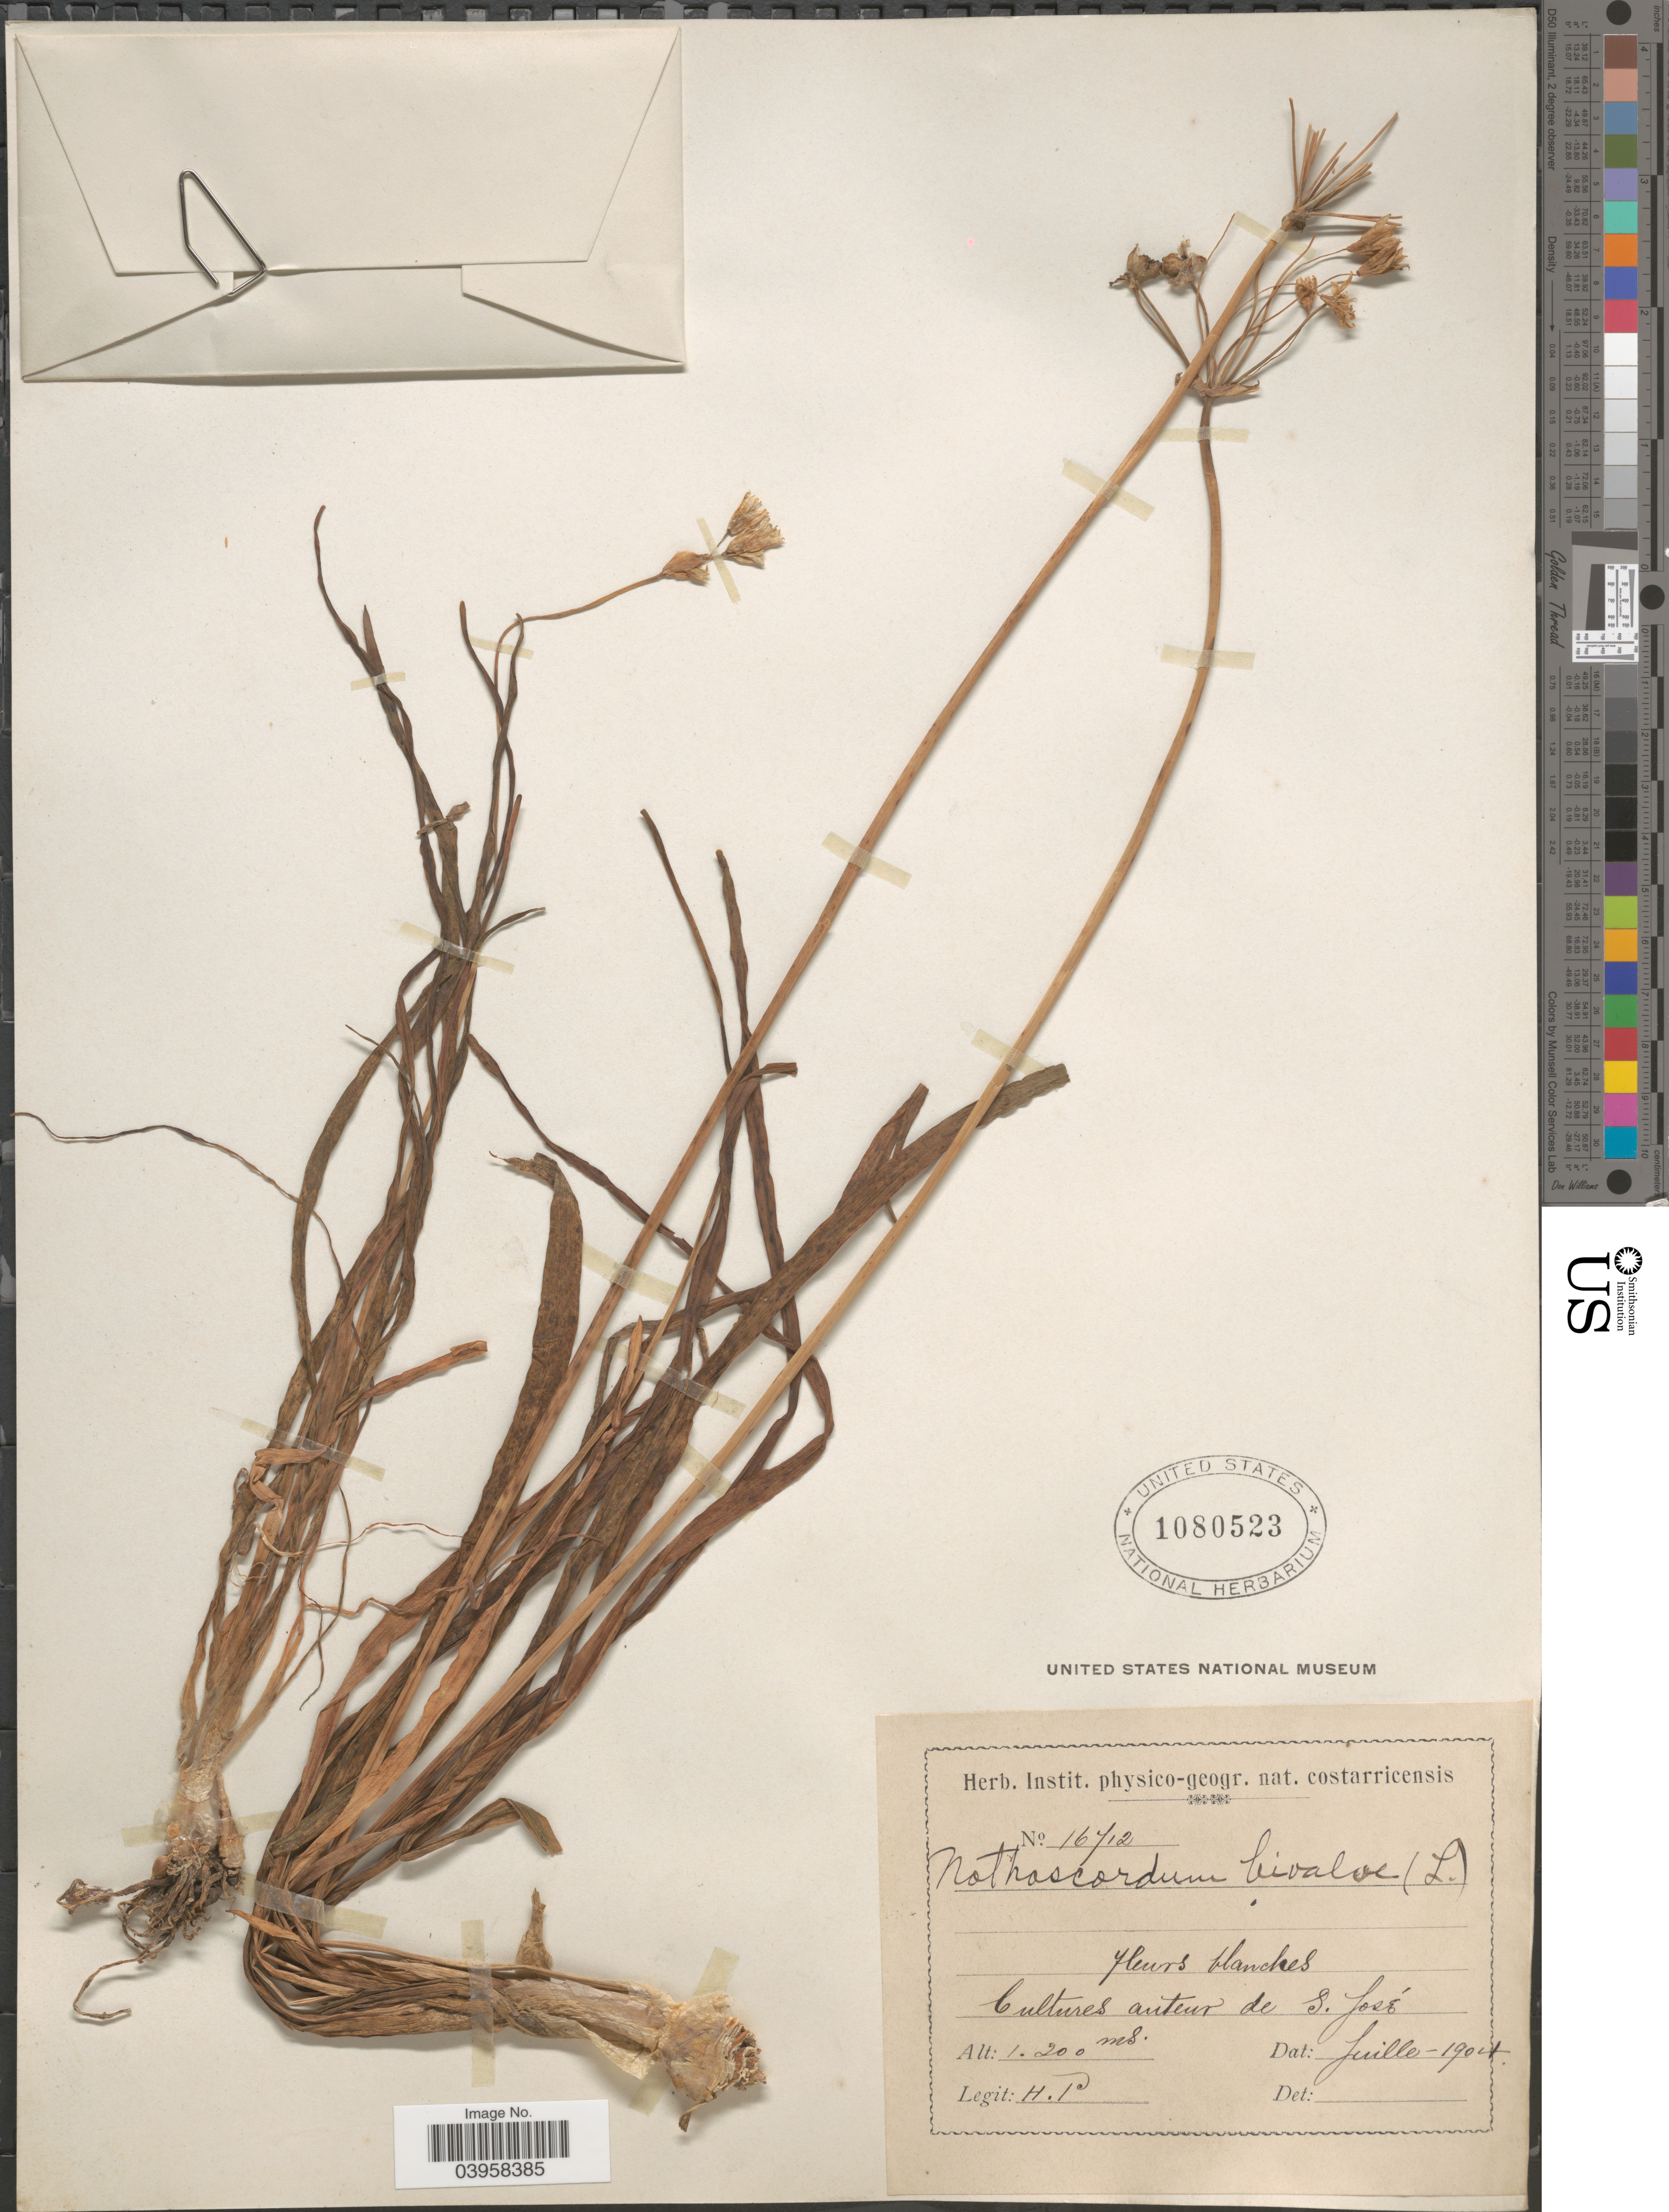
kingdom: Plantae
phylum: Tracheophyta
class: Liliopsida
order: Asparagales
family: Amaryllidaceae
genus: Nothoscordum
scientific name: Nothoscordum gracile var. gracile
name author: (Aiton) Stearn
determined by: Strong, Mark T., (BOT), Smithsonian Institution - National Museum of Natural History (UNITED STATES)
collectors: H. P.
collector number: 16712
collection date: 1904-07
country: Costa Rica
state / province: San José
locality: Cultures auteur de S. José.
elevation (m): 1200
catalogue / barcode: US 1080523